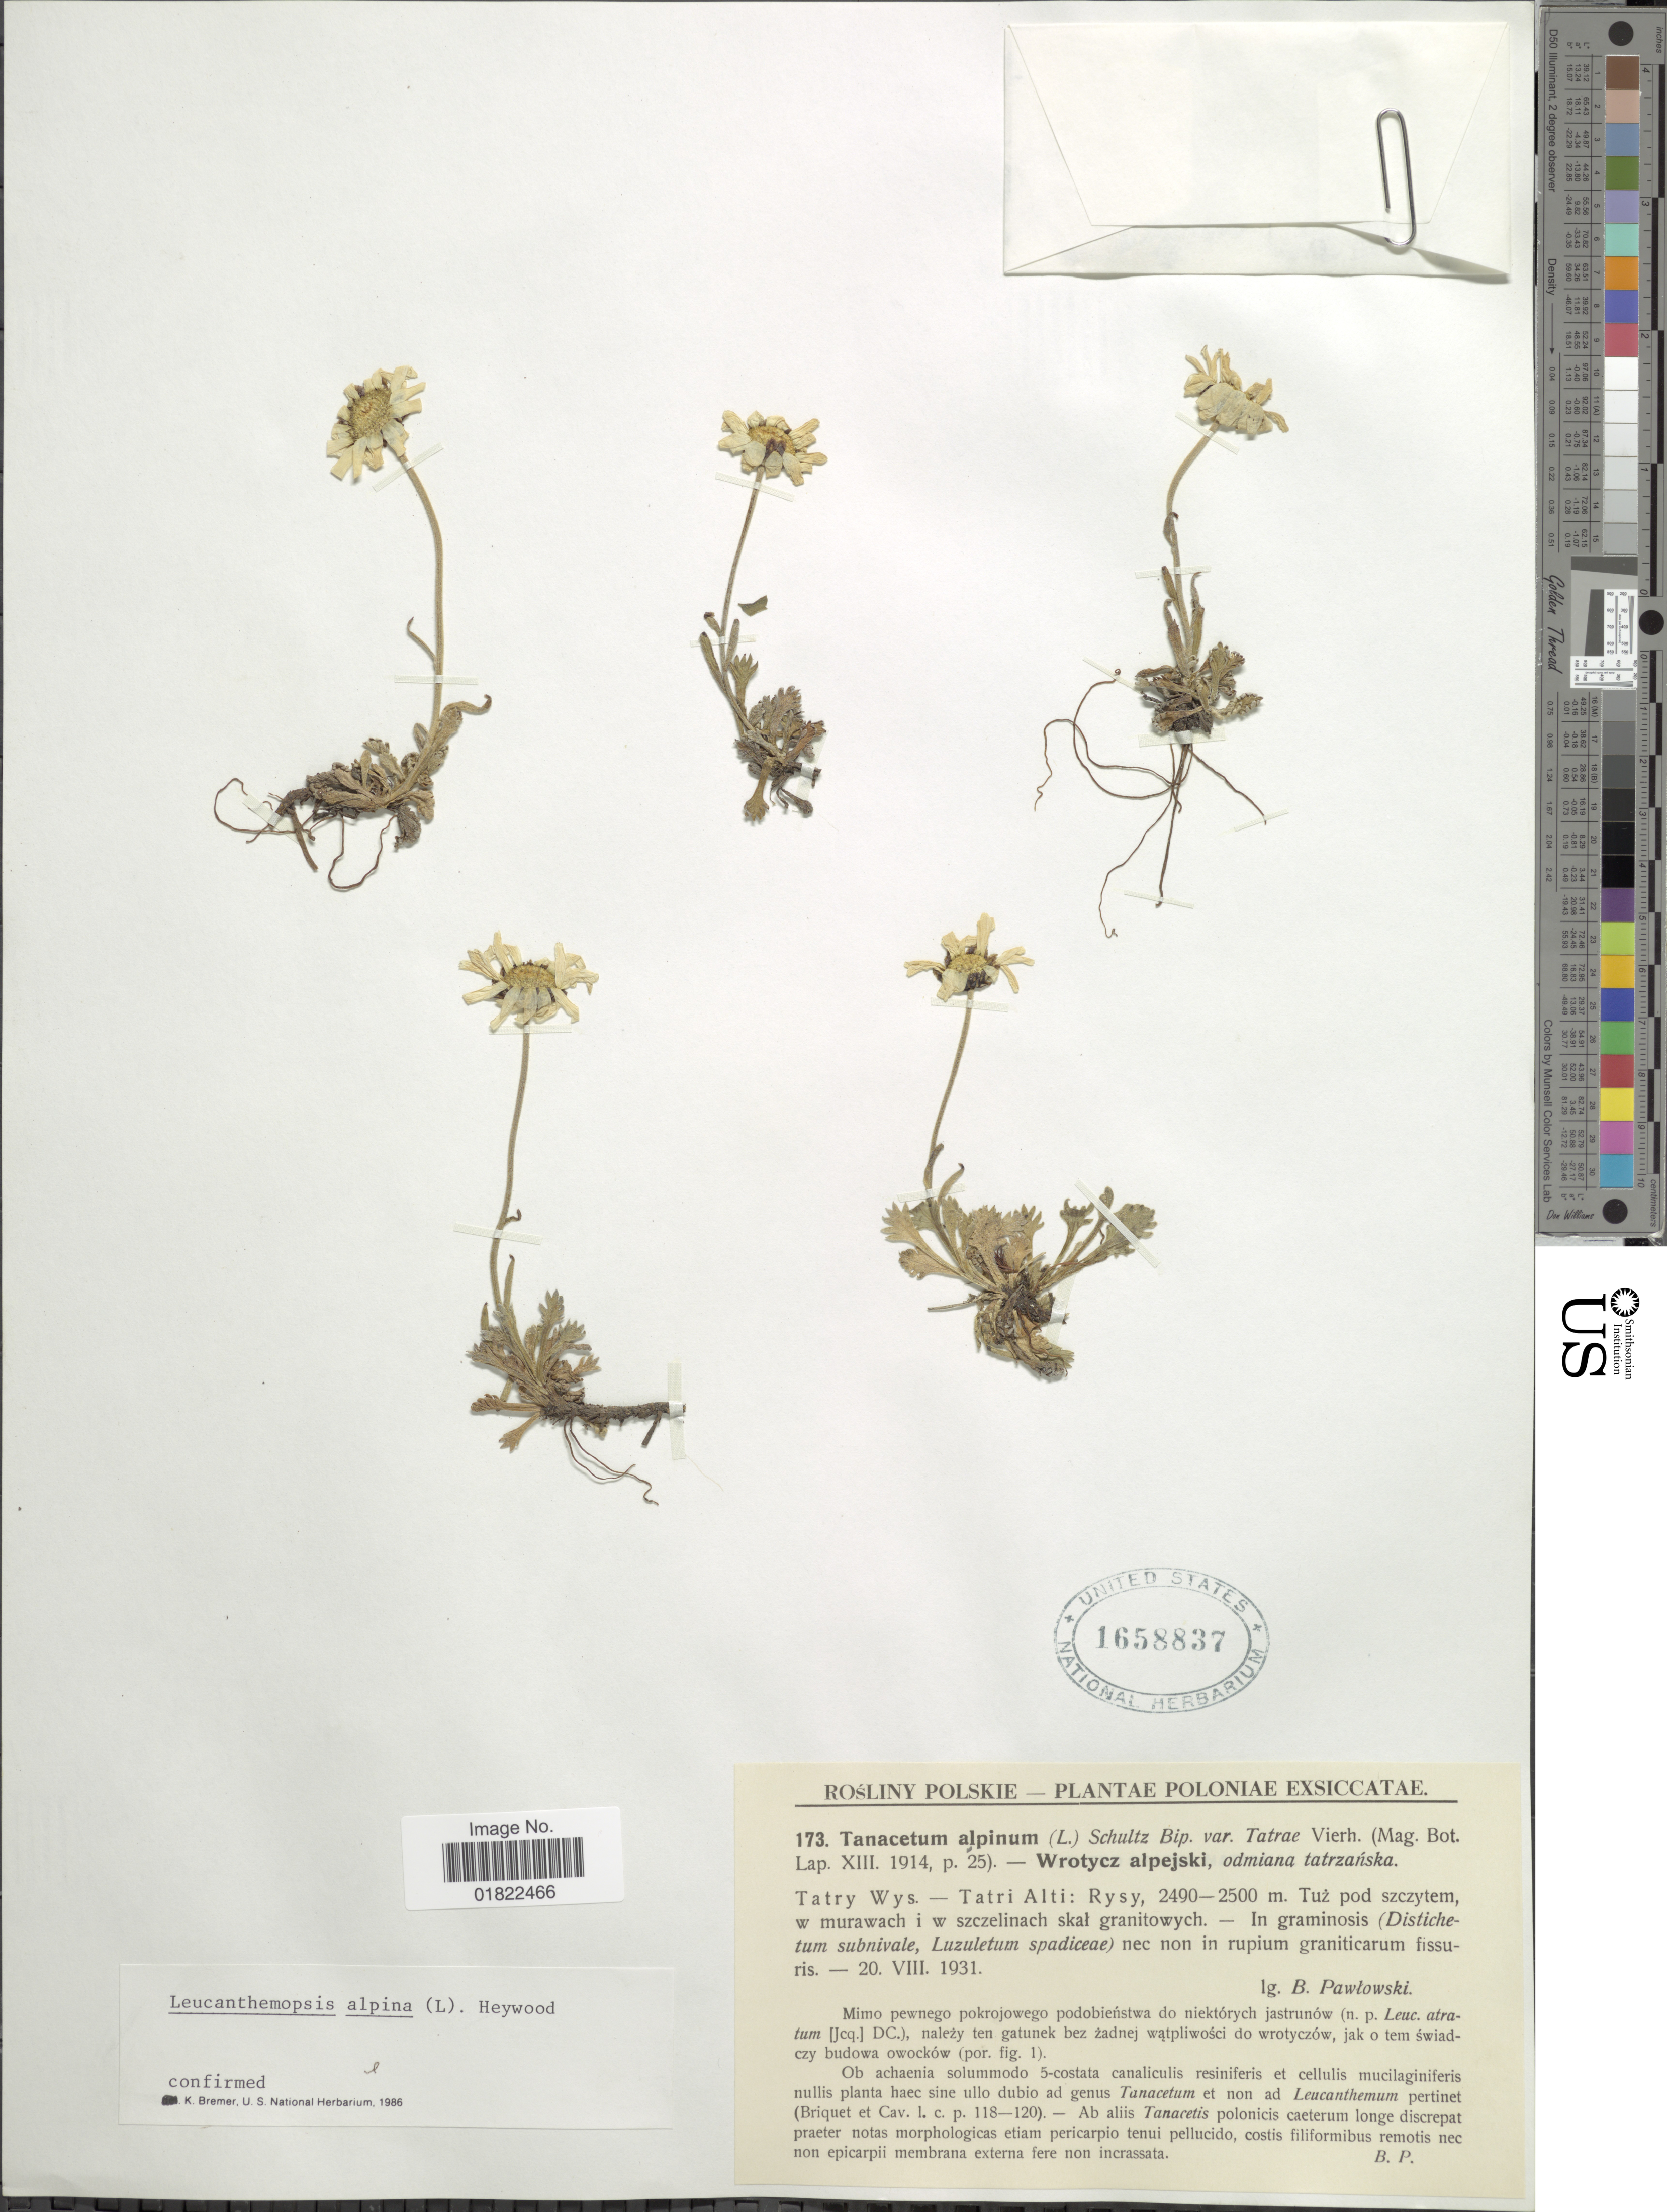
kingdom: Plantae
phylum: Tracheophyta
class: Magnoliopsida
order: Asterales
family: Asteraceae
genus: Leucanthemopsis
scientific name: Leucanthemopsis alpina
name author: (L.) Heywood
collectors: B. Pawlowski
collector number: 173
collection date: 1931-08-20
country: Poland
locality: Tatry Wys - Yatri Alti: Rysy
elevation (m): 2490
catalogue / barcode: US 1658837